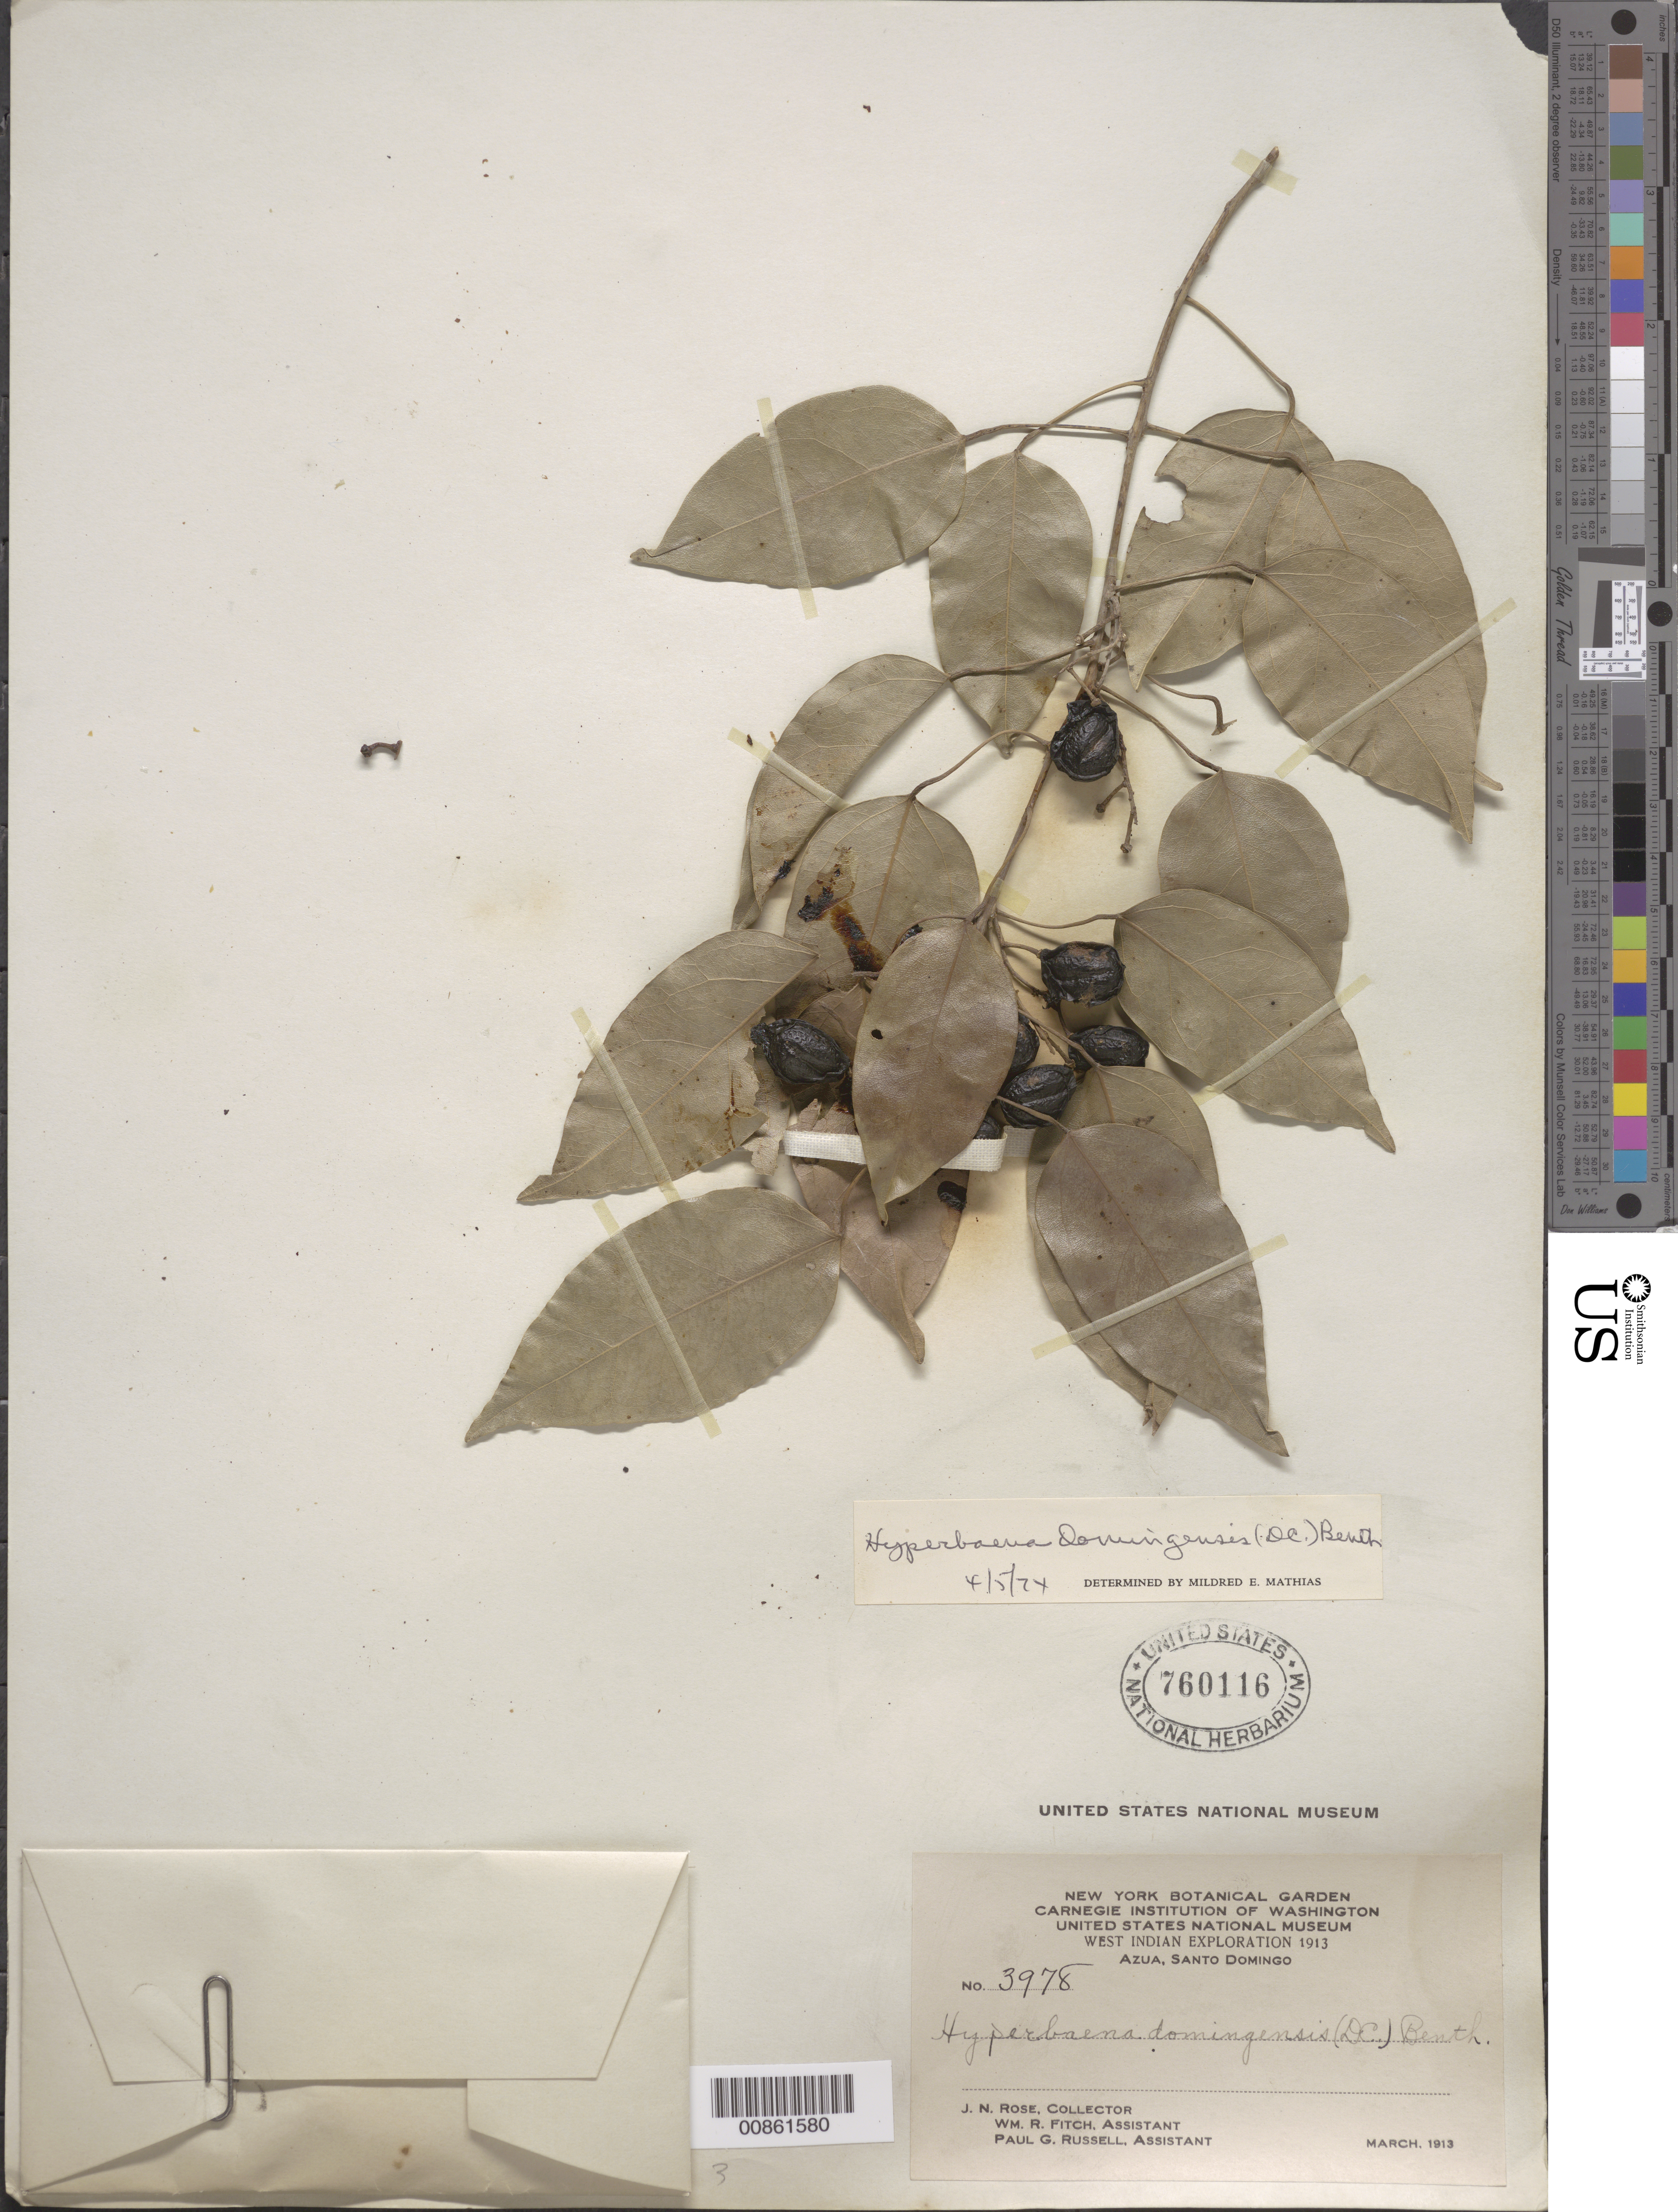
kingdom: Plantae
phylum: Tracheophyta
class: Magnoliopsida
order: Ranunculales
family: Menispermaceae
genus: Hyperbaena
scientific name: Hyperbaena domingensis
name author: (DC.) Benth.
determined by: Mathias, M. E.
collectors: J. N. Rose, W. R. Fitch & P. G. Russell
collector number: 3978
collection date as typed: Mar 1913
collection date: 1913-03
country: Dominican Republic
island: Hispaniola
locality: Azua, Santo Domingo.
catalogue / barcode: US 760116